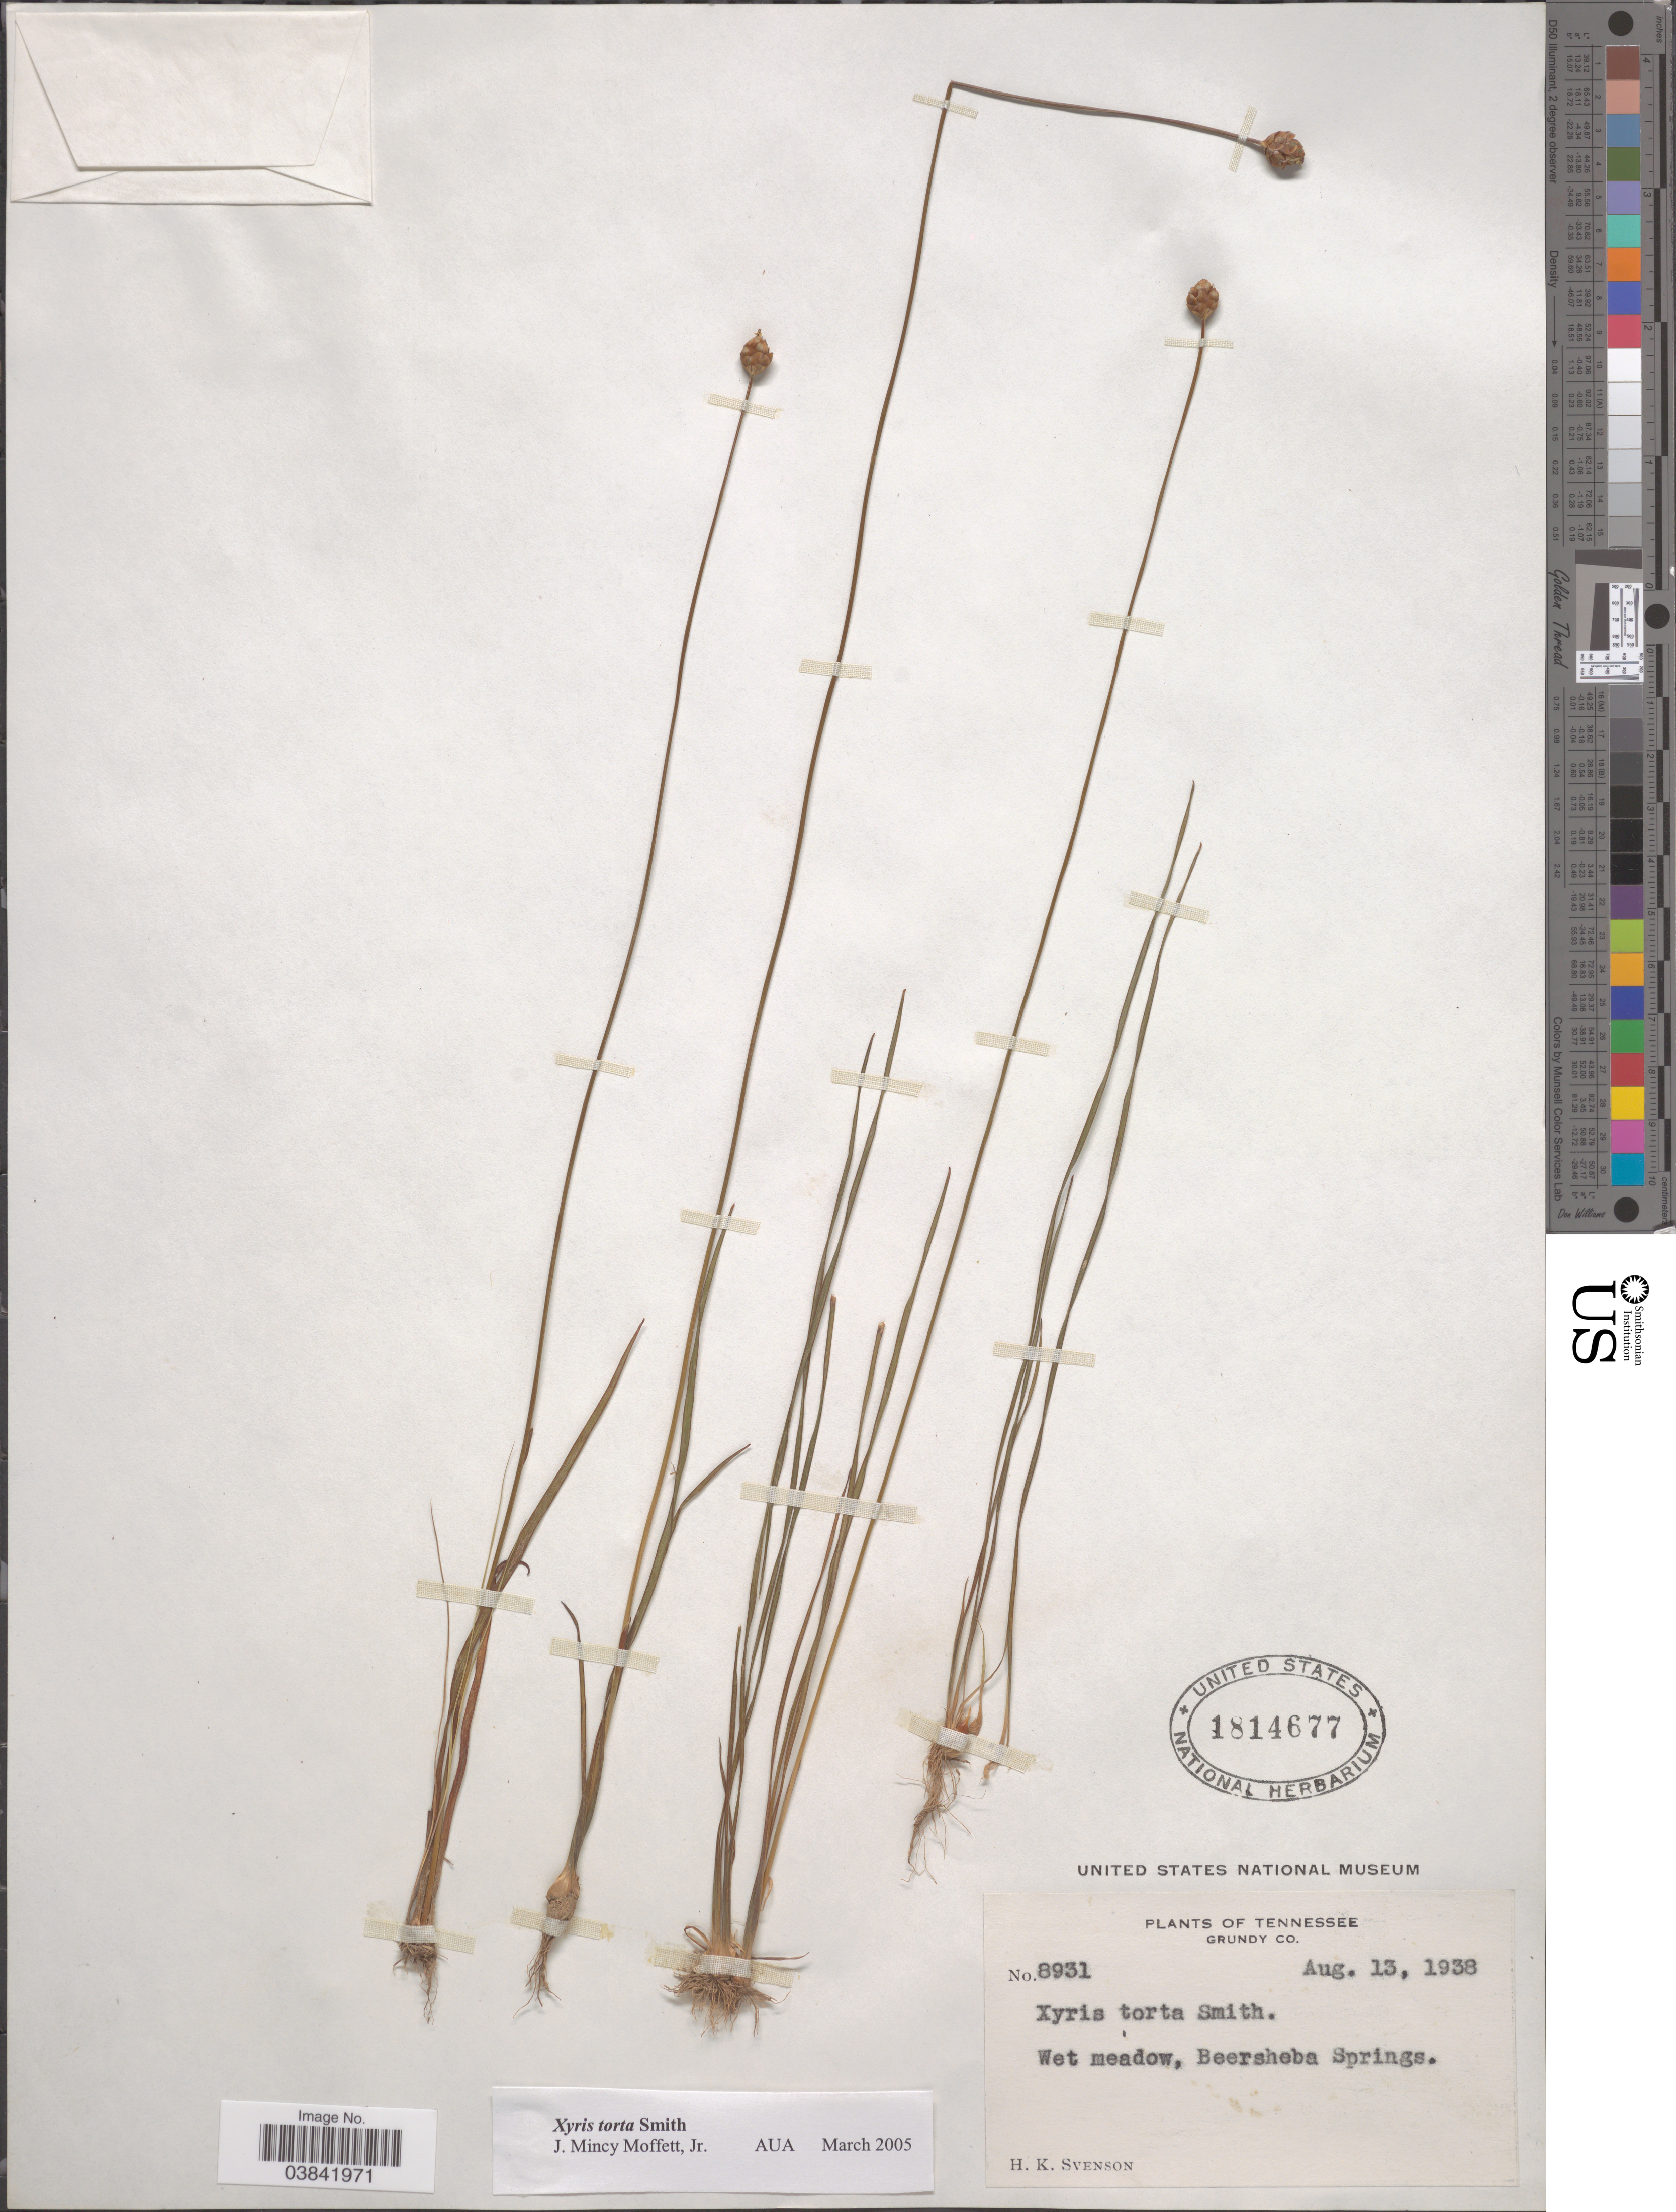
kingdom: Plantae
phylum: Tracheophyta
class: Liliopsida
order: Poales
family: Xyridaceae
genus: Xyris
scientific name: Xyris torta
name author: Sm.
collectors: H. K. Svenson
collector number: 8931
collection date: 1938-08-13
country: United States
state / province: Tennessee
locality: Grundy Co. Beersheba Springs.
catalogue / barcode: US 1814677